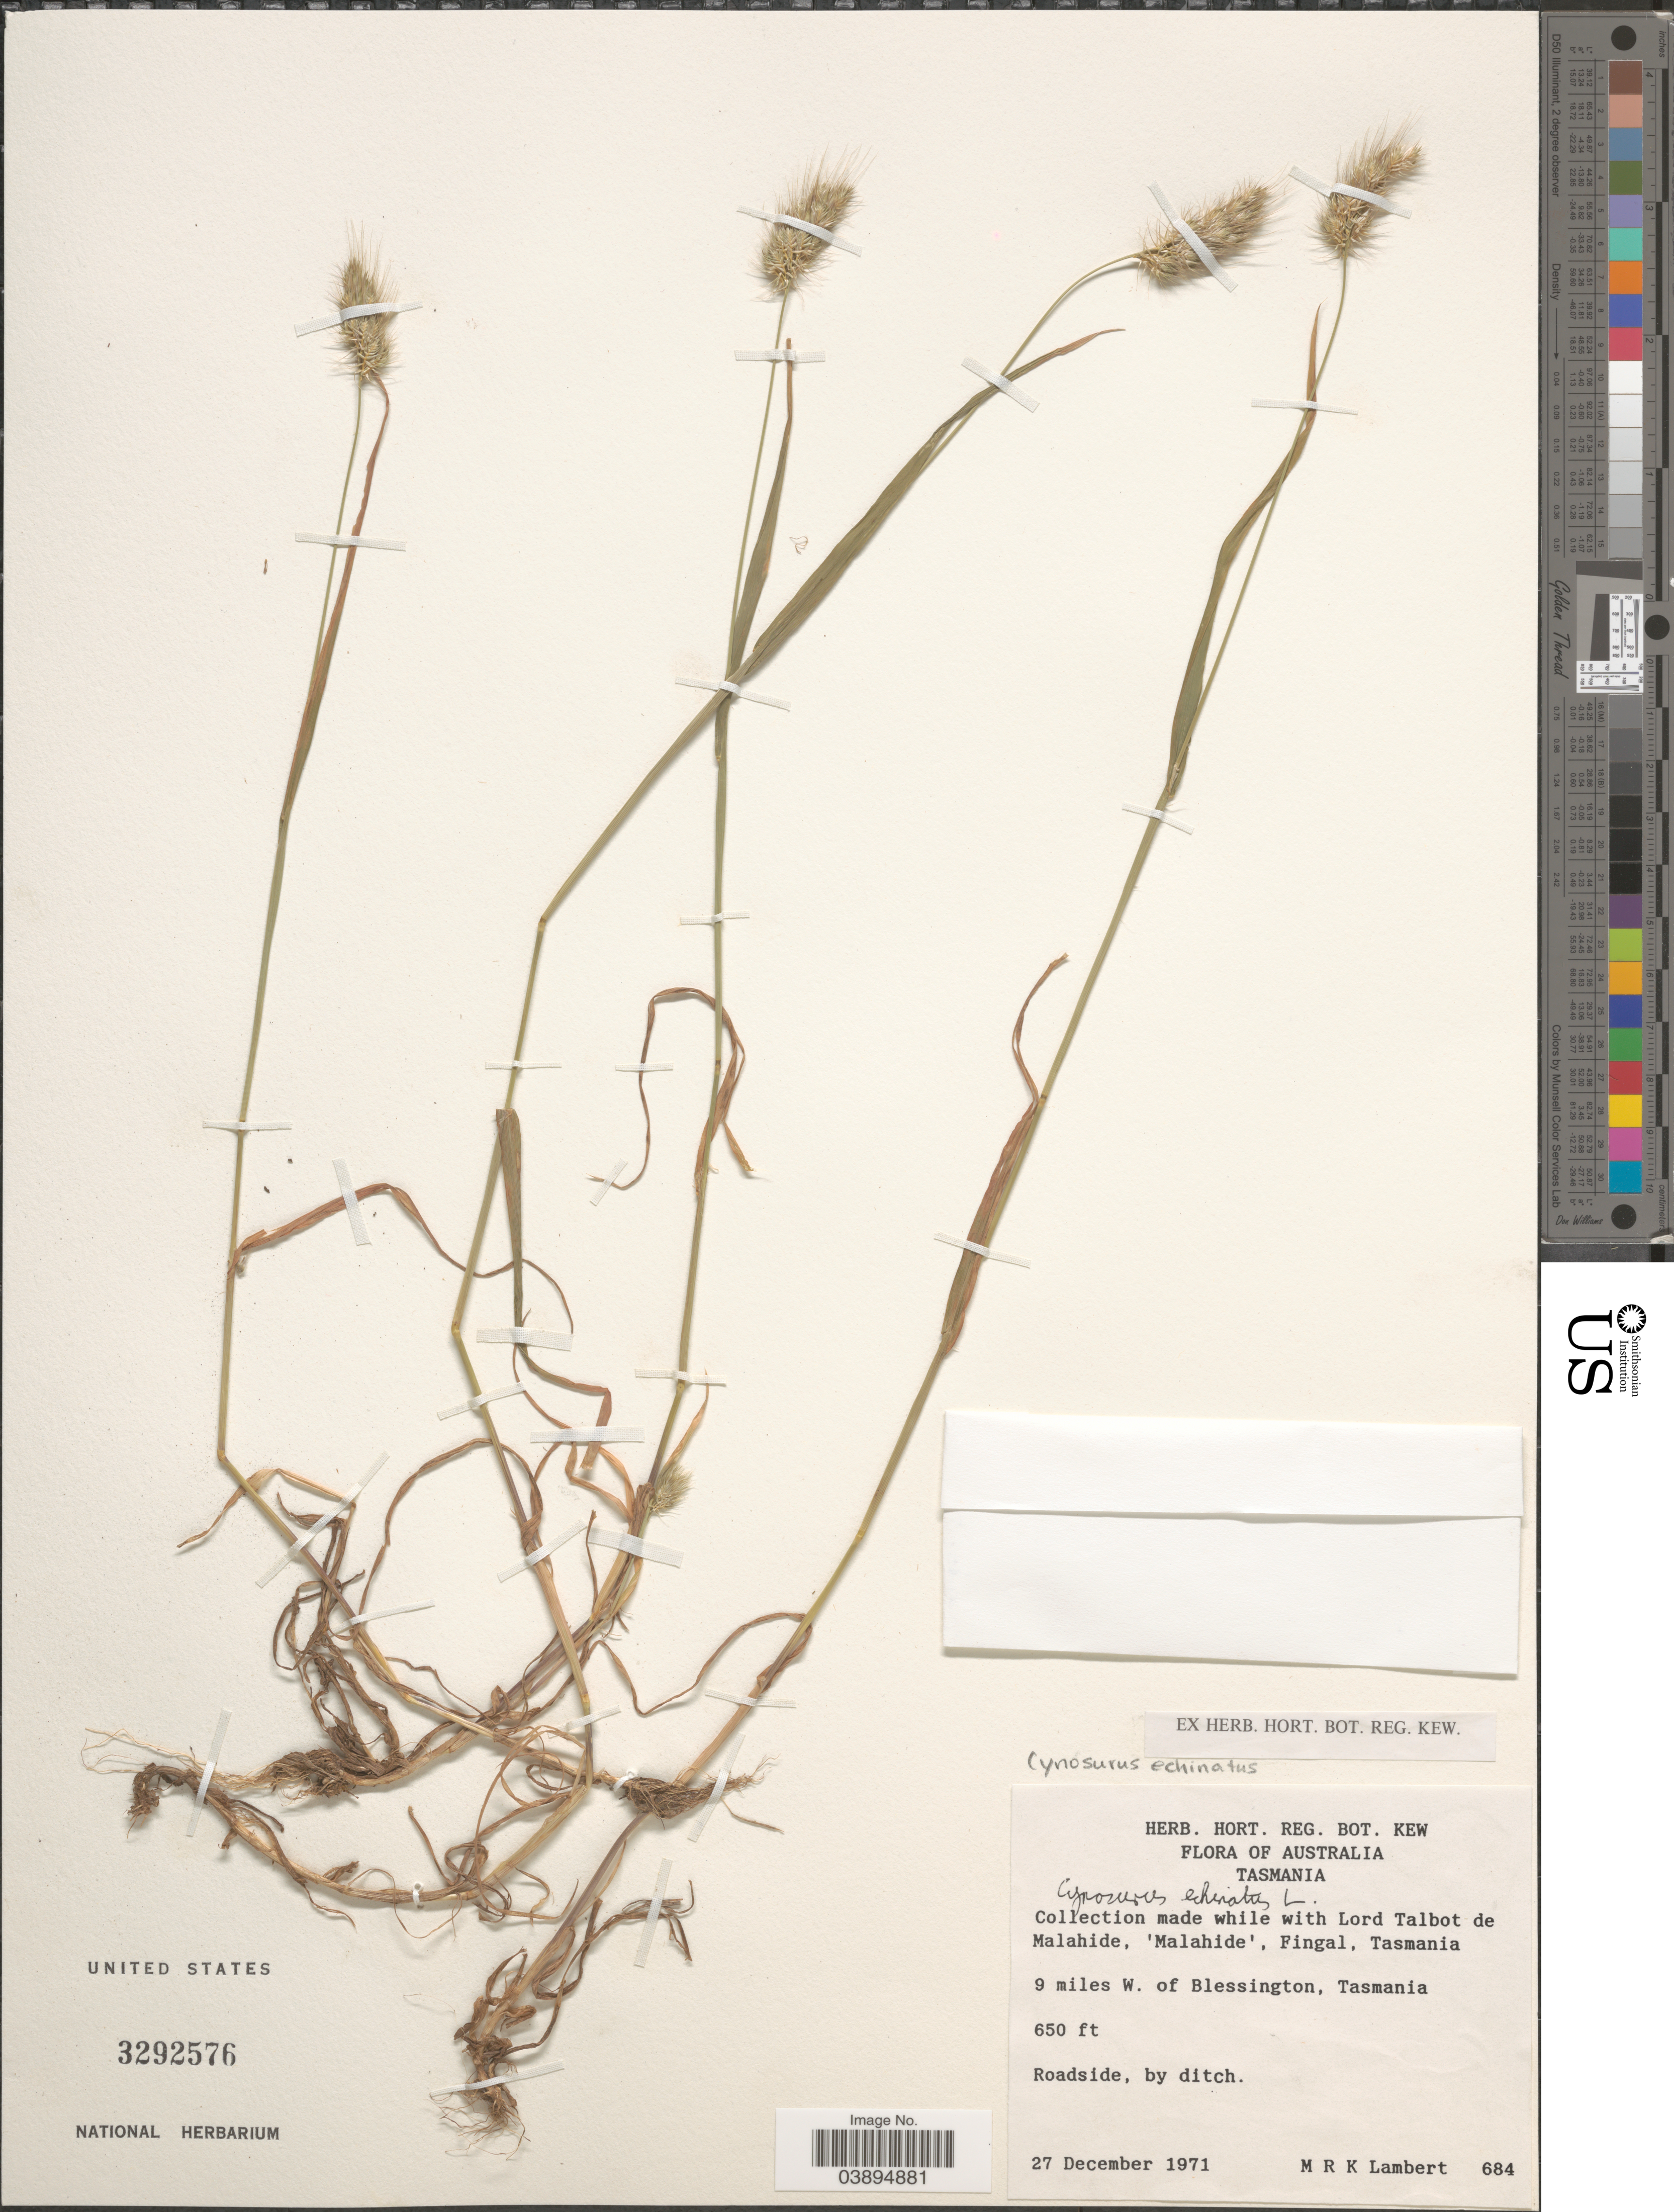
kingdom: Plantae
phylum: Tracheophyta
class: Liliopsida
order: Poales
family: Poaceae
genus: Cynosurus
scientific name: Cynosurus echinatus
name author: L.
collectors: M. Lambert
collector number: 684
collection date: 1971-12-27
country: Australia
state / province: Tasmania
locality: Made while with Lord Talbot de Malahide, "Malahide", Fingal, Tasmania 9 miles W. of Blessington, Tasmania.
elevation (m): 198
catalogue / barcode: US 3292576